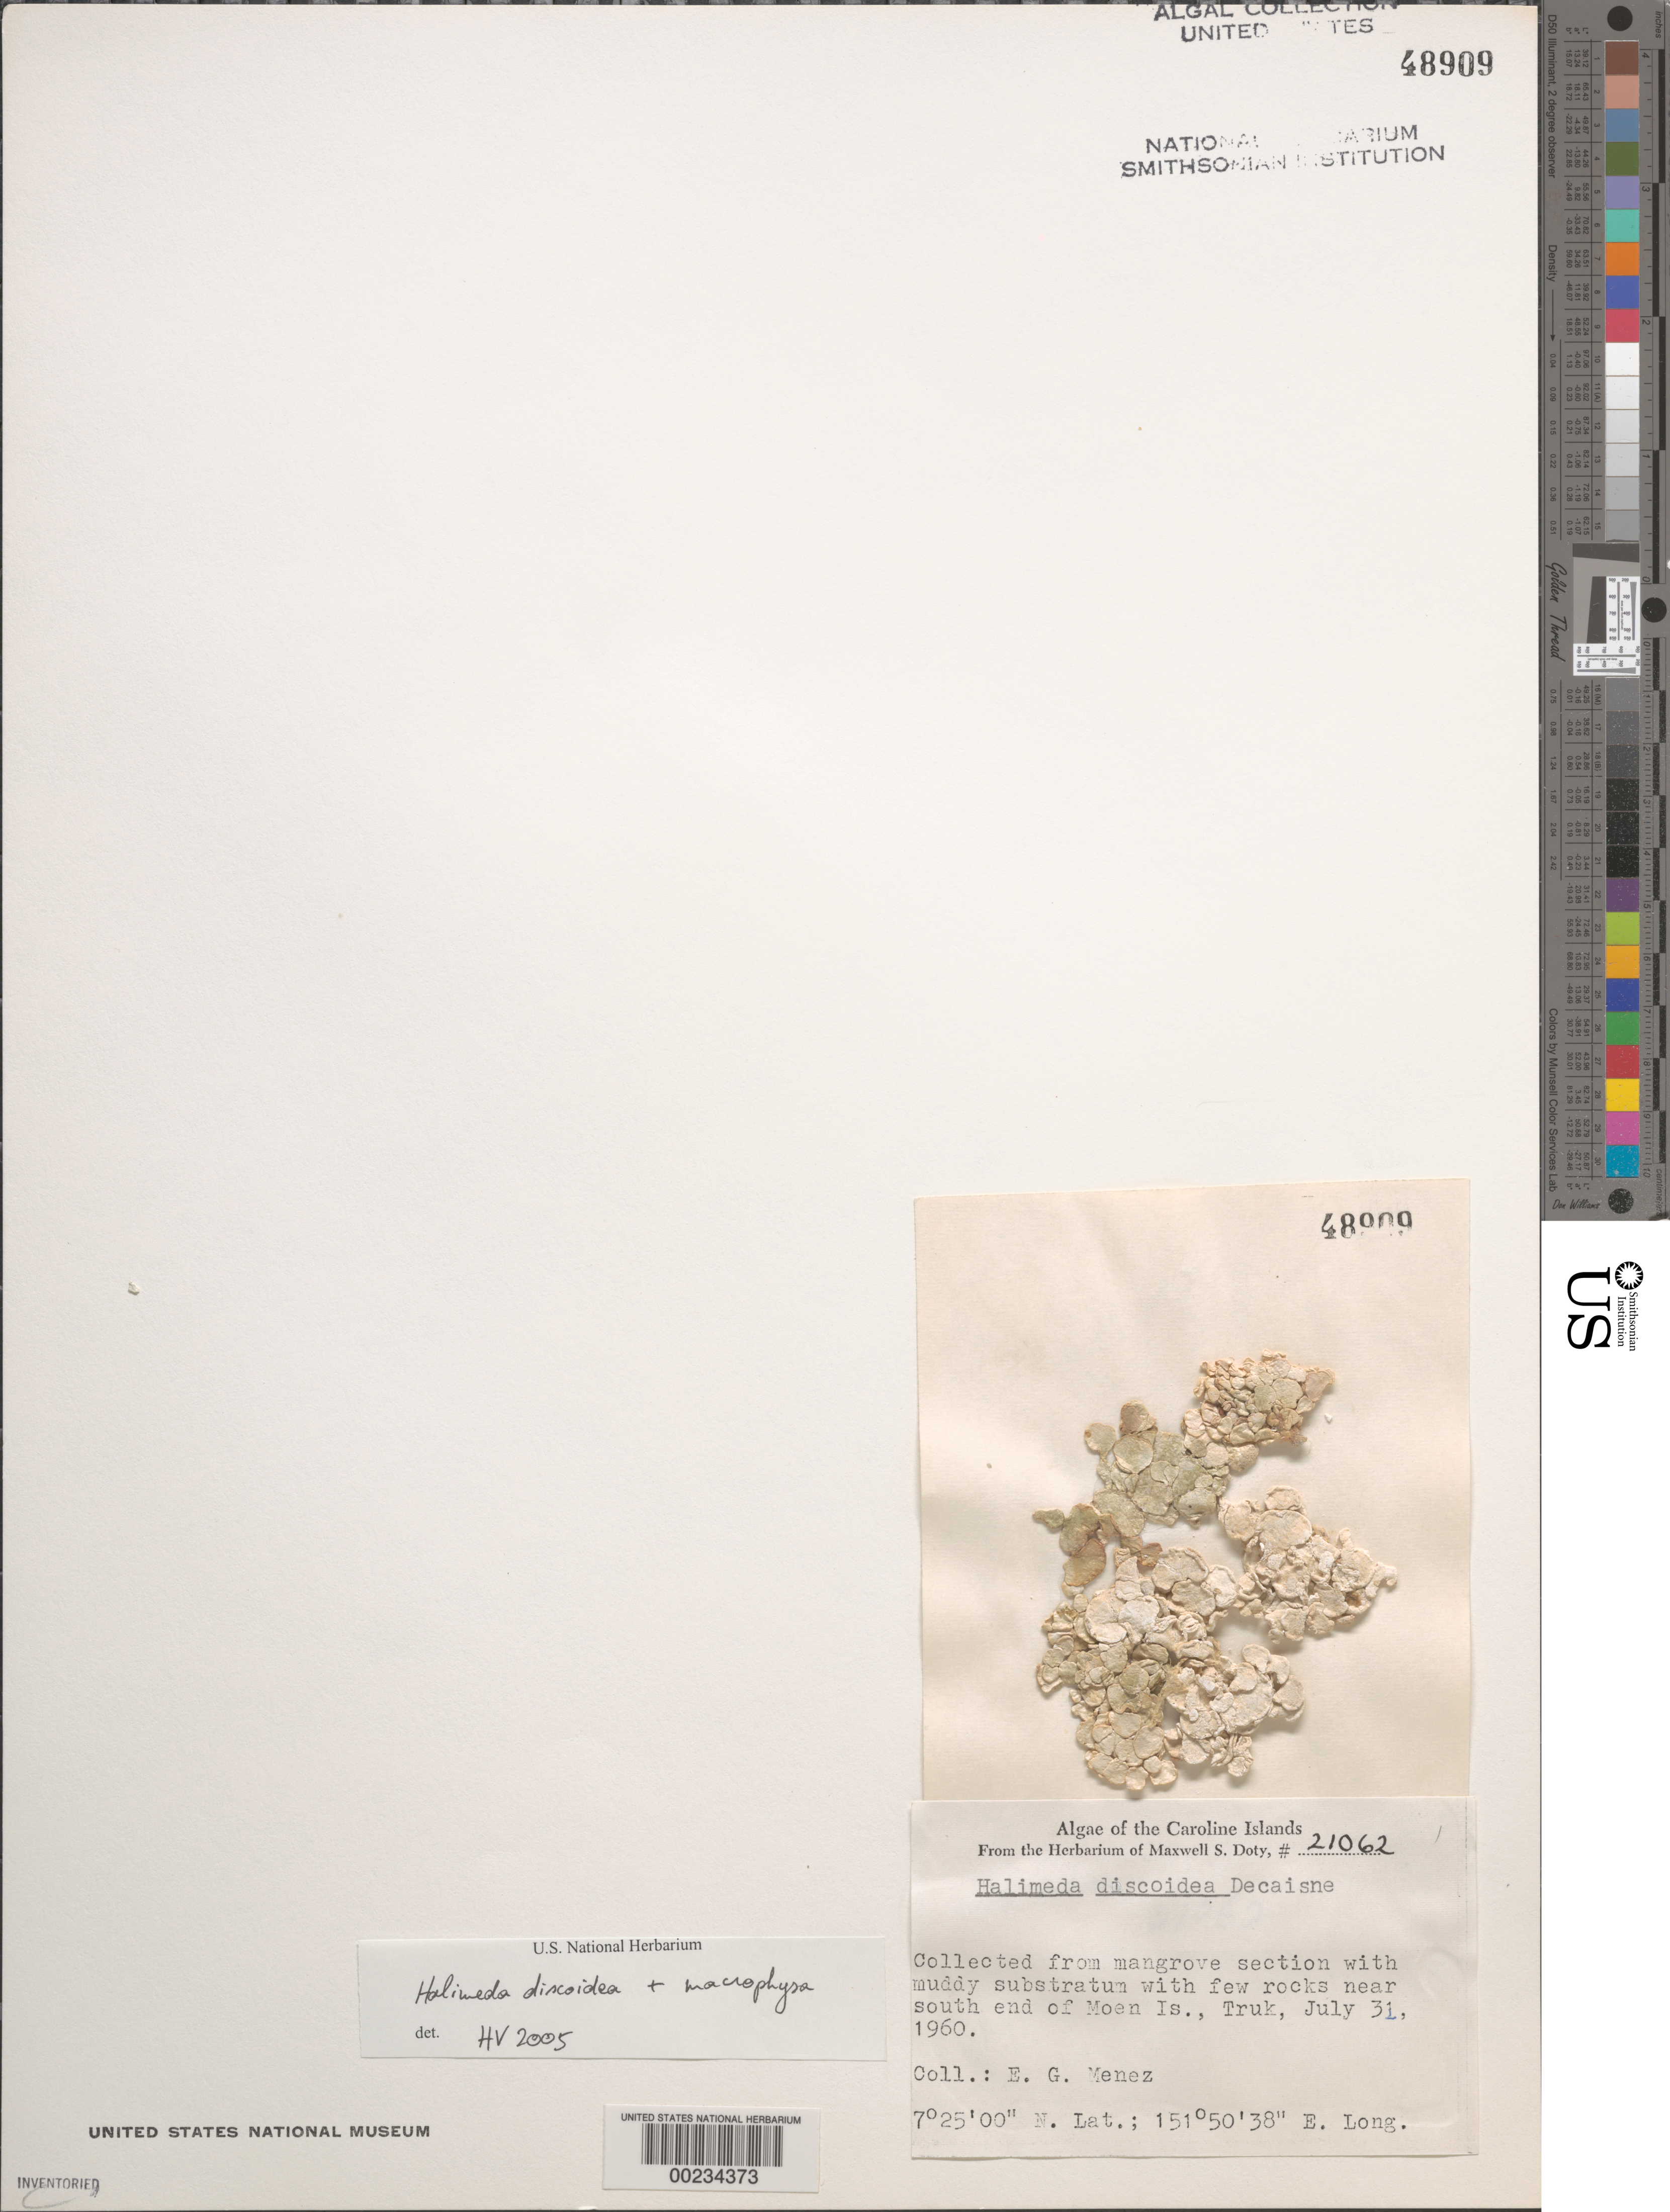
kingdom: Plantae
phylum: Chlorophyta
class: Ulvophyceae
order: Bryopsidales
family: Halimedaceae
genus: Halimeda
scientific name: Halimeda discoidea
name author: Decne.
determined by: Verbruggen, H.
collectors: Meñez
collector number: MSD 21062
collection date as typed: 31 Jul 1960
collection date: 1960-07-31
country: Micronesia, Federated States of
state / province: Truk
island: Moen [Wono]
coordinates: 7 25' 00" N, 151 50' 38" E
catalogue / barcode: US 48909